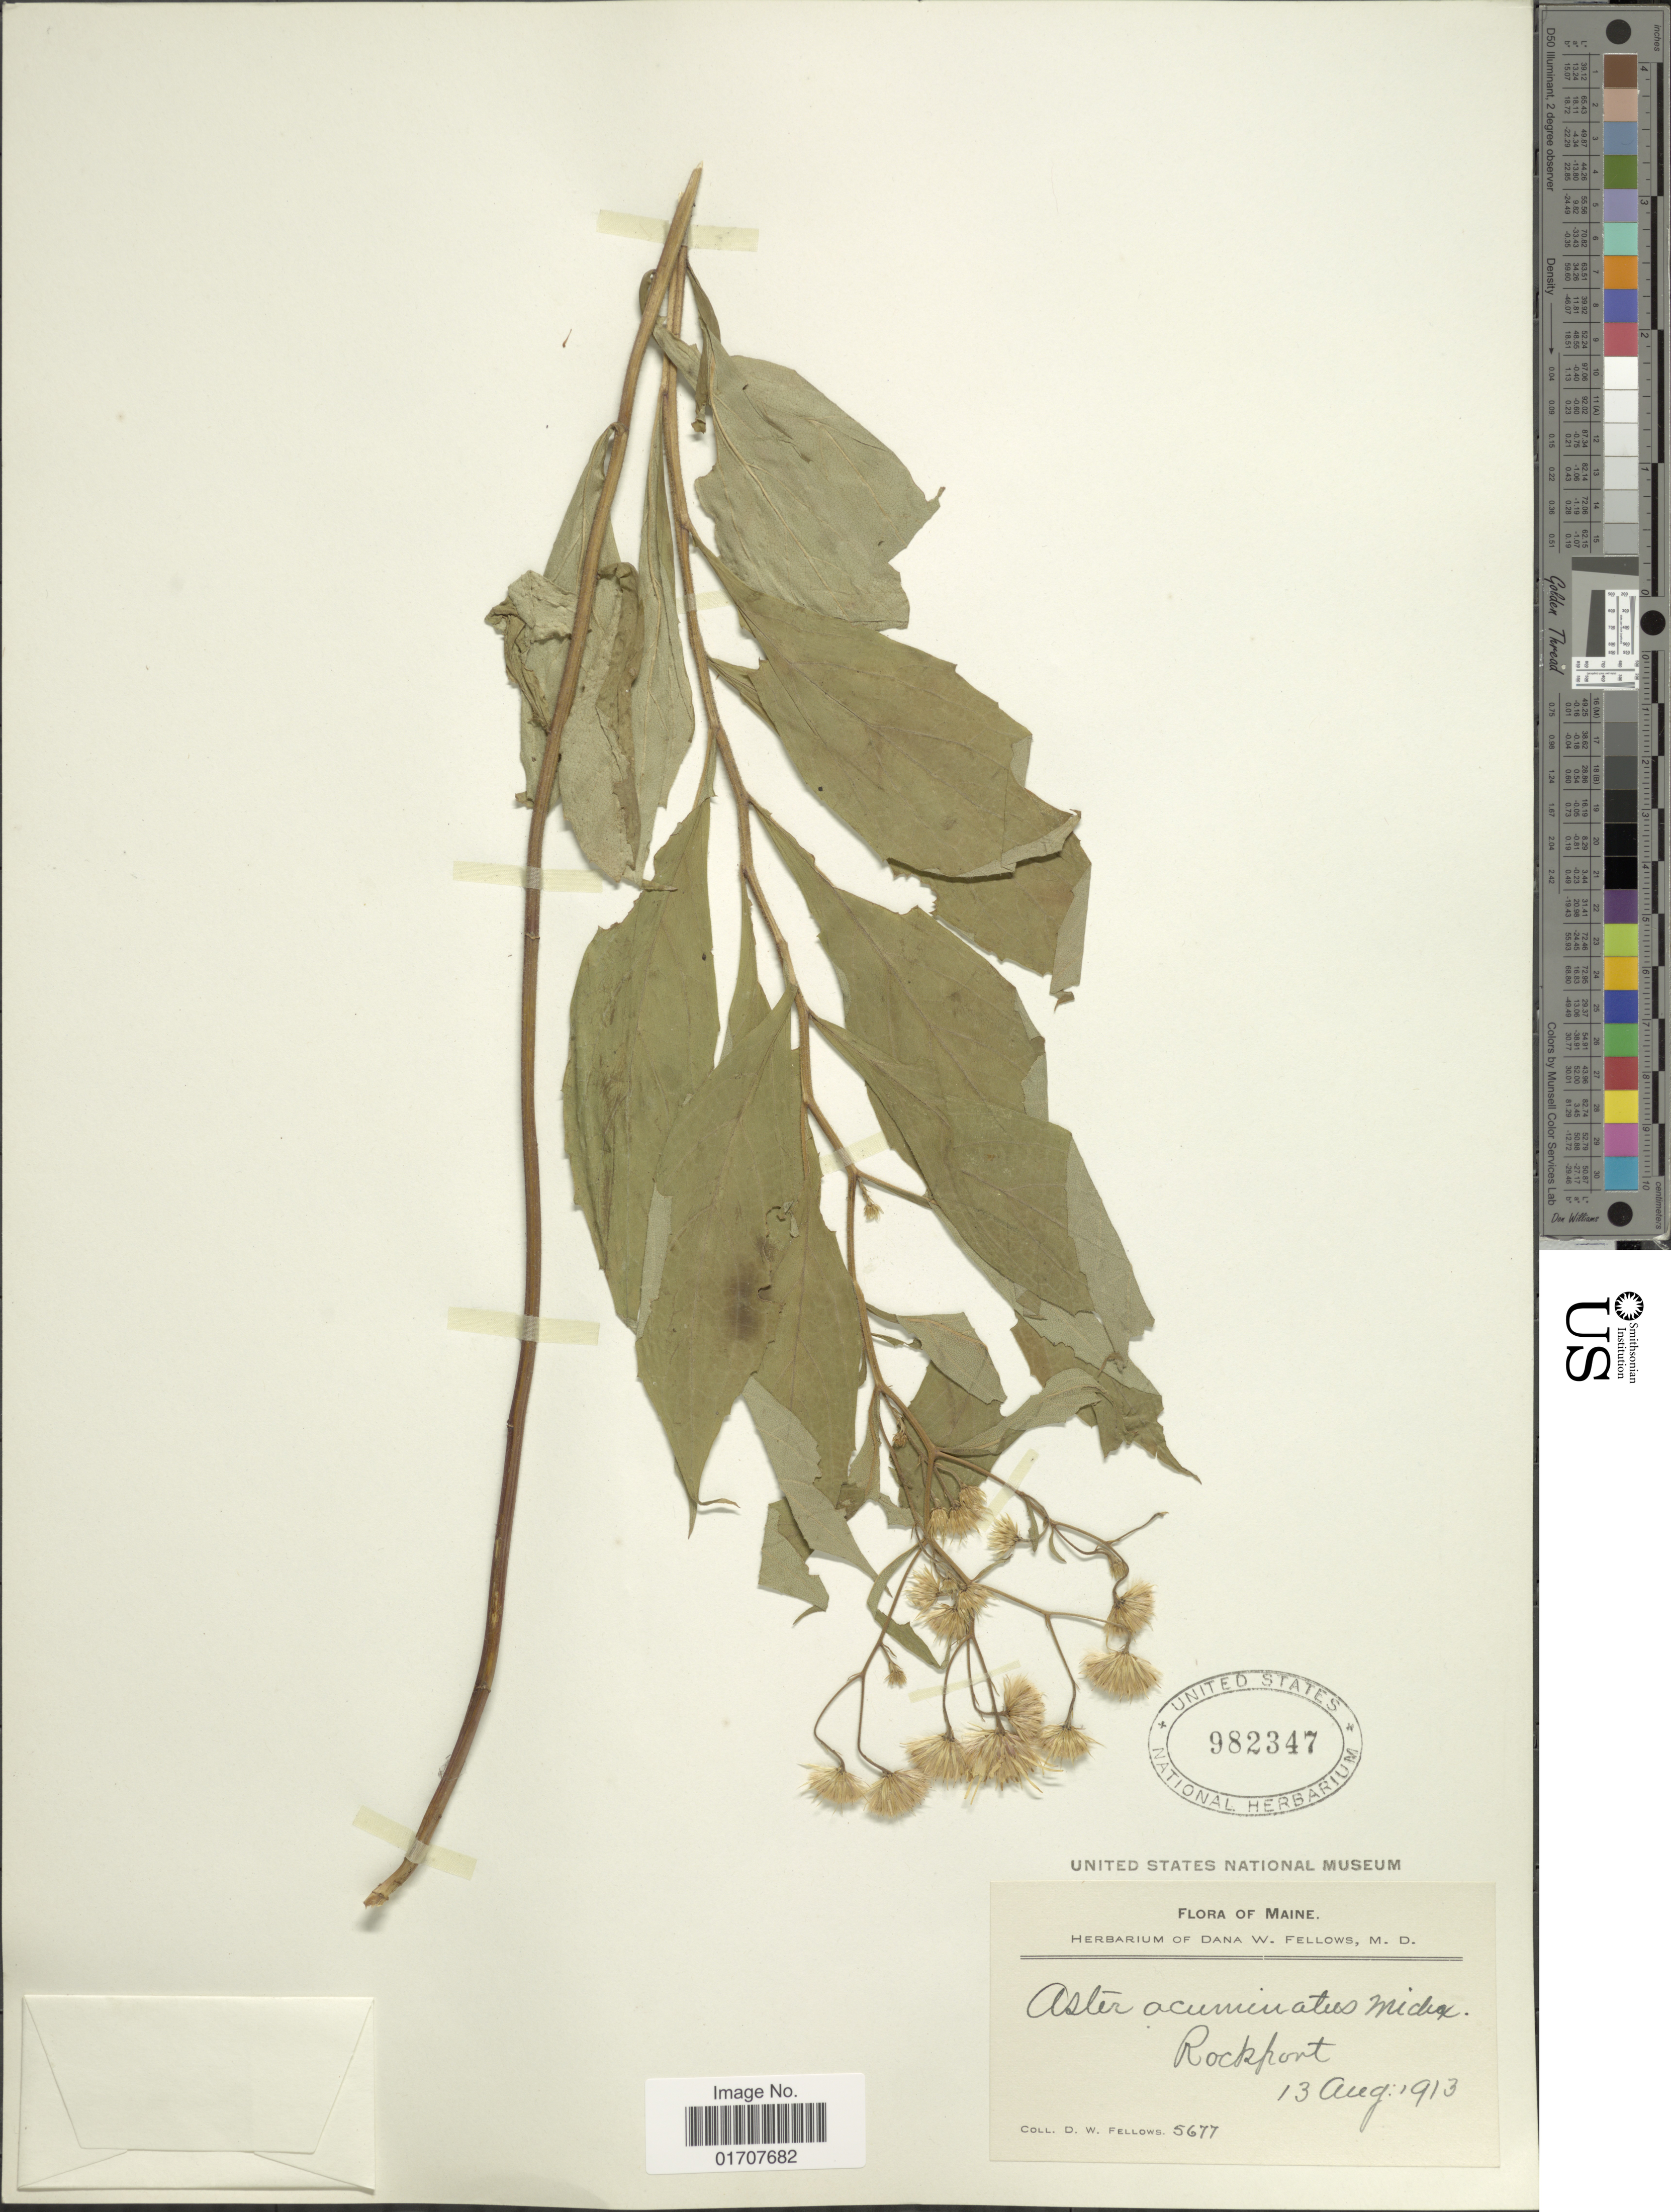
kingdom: Plantae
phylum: Tracheophyta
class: Magnoliopsida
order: Asterales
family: Asteraceae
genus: Oclemena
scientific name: Oclemena acuminata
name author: (Michx.) Greene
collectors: D. W. Fellows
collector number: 5677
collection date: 1913-08-13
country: United States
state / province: Maine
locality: Rockport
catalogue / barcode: US 982347